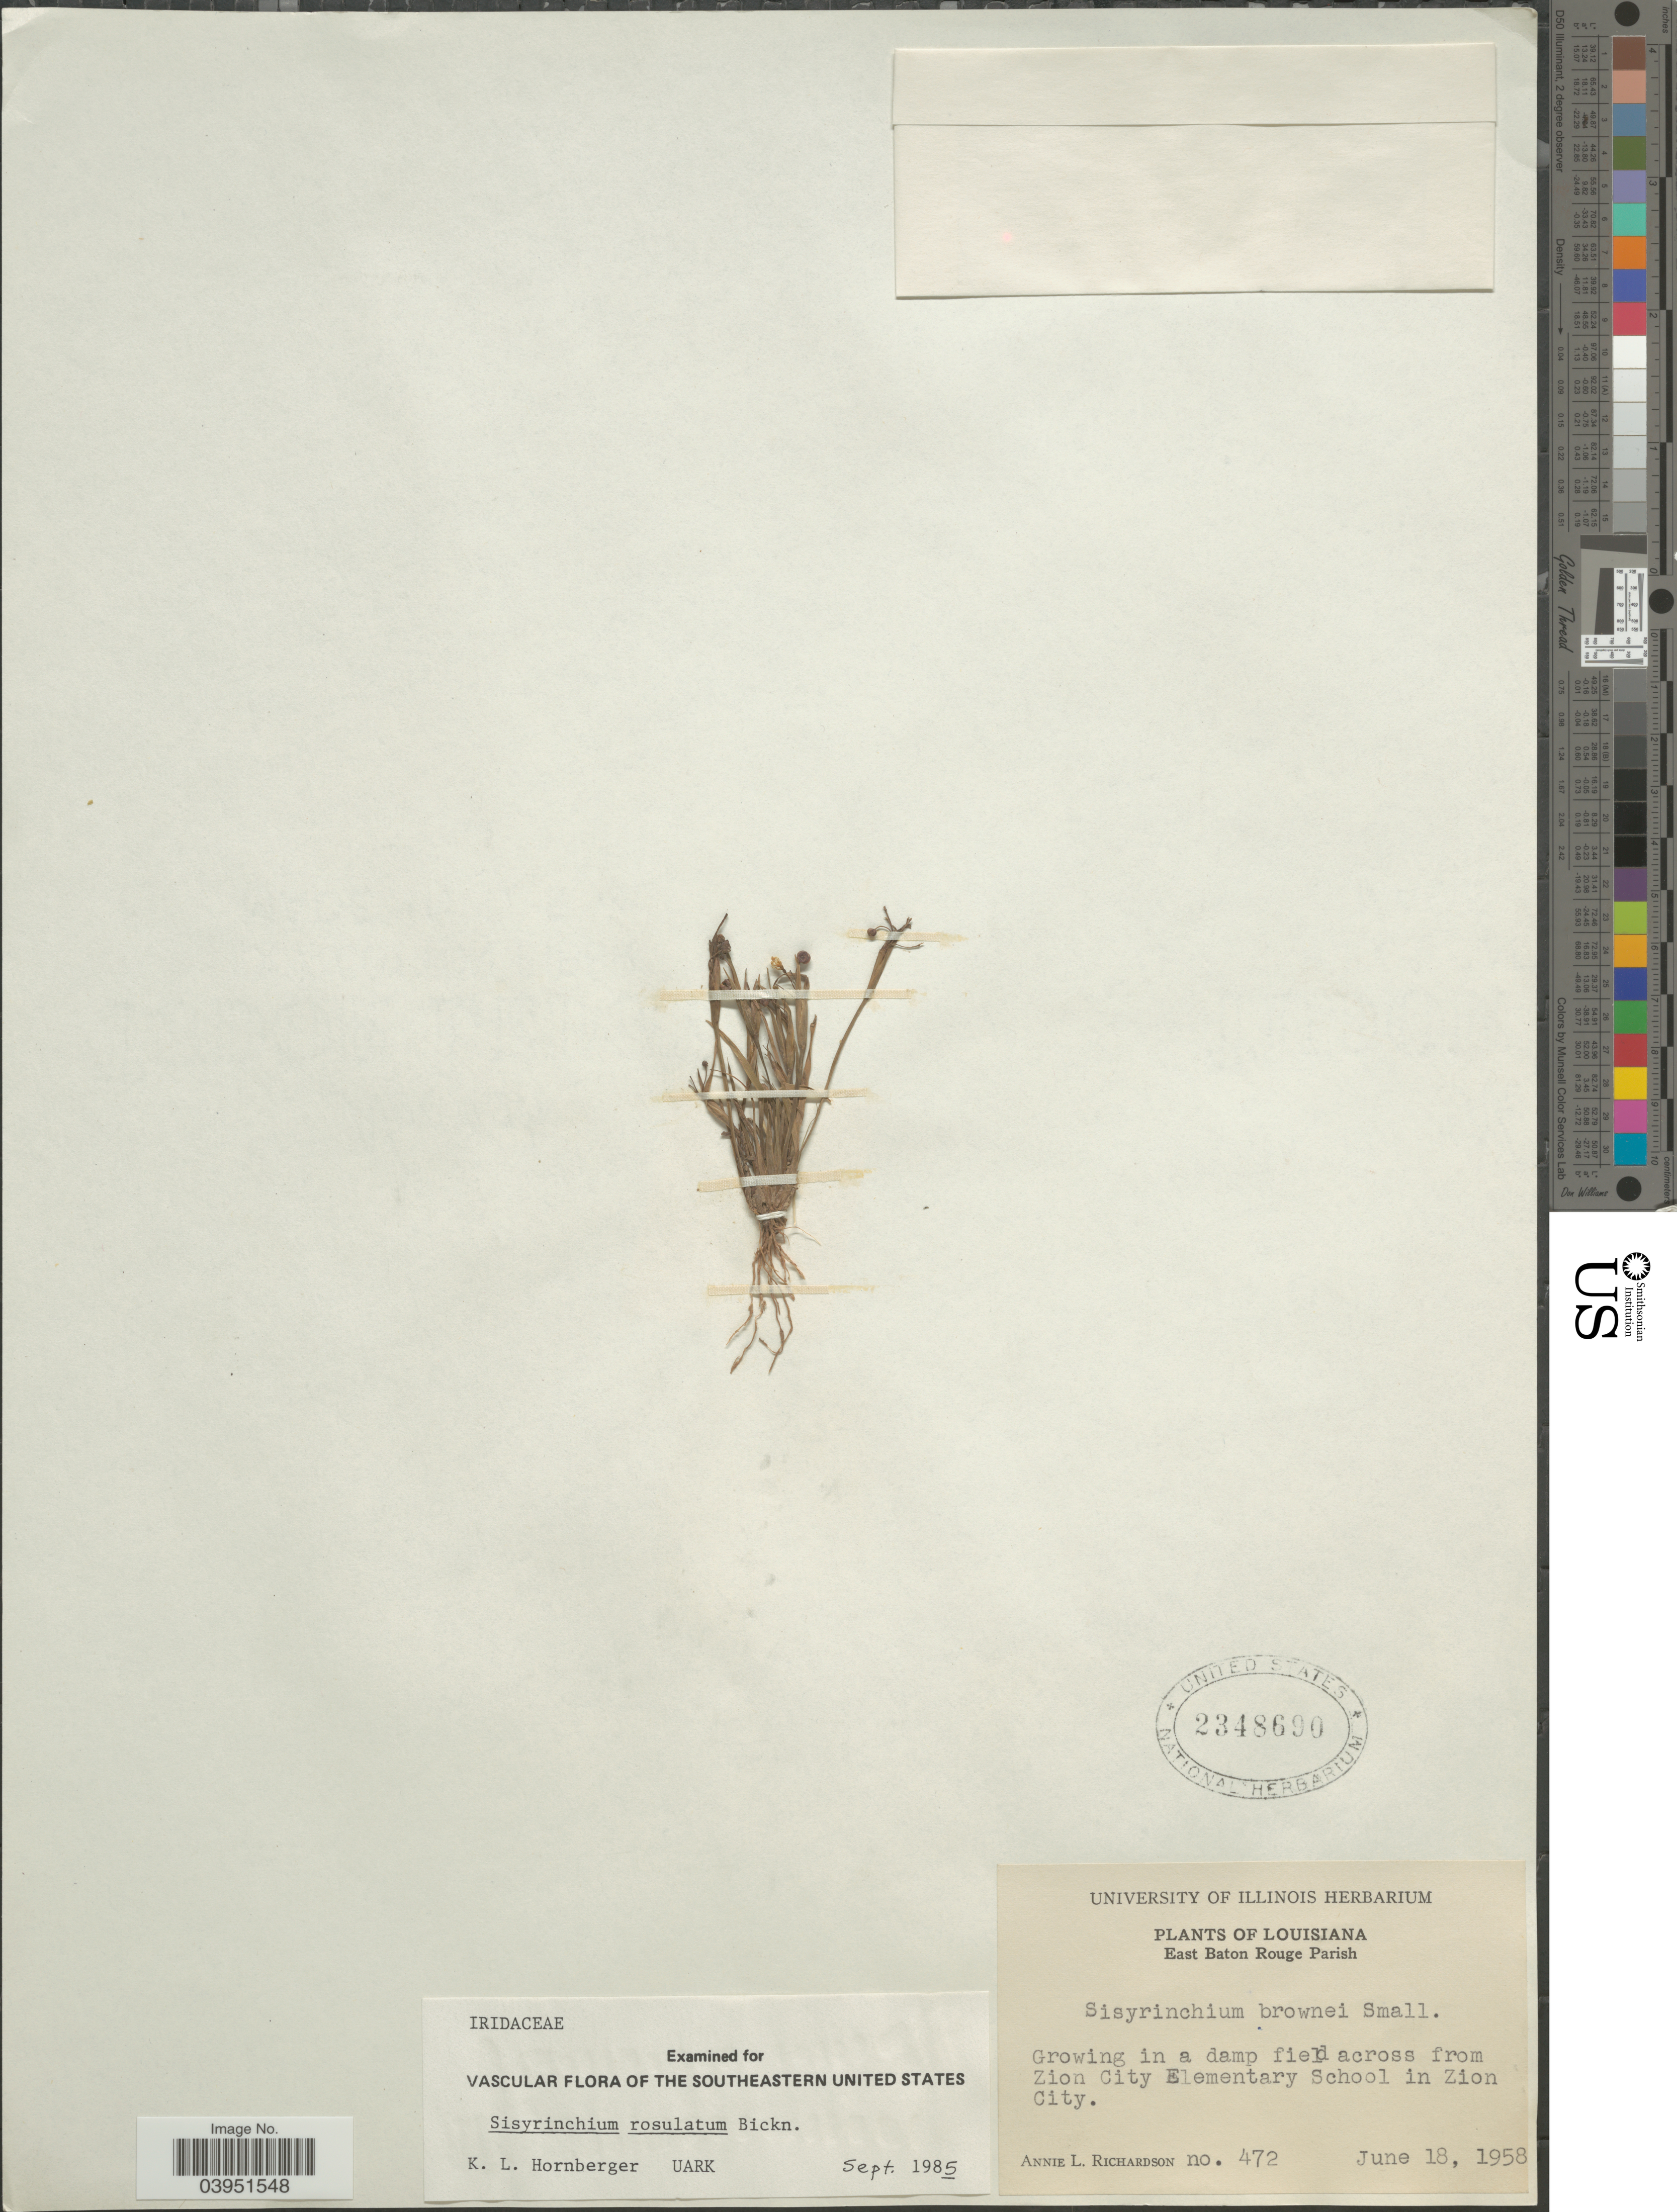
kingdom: Plantae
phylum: Tracheophyta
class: Liliopsida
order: Asparagales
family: Iridaceae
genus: Sisyrinchium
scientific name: Sisyrinchium rosulatum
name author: E.P. Bicknell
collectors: A. L. Richardson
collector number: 472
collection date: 1958-06-18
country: United States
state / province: Louisiana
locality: East Baton Rouge Parish. Growing in a damp field across from Zion City Elementary School in Zion City.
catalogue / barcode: US 2348690